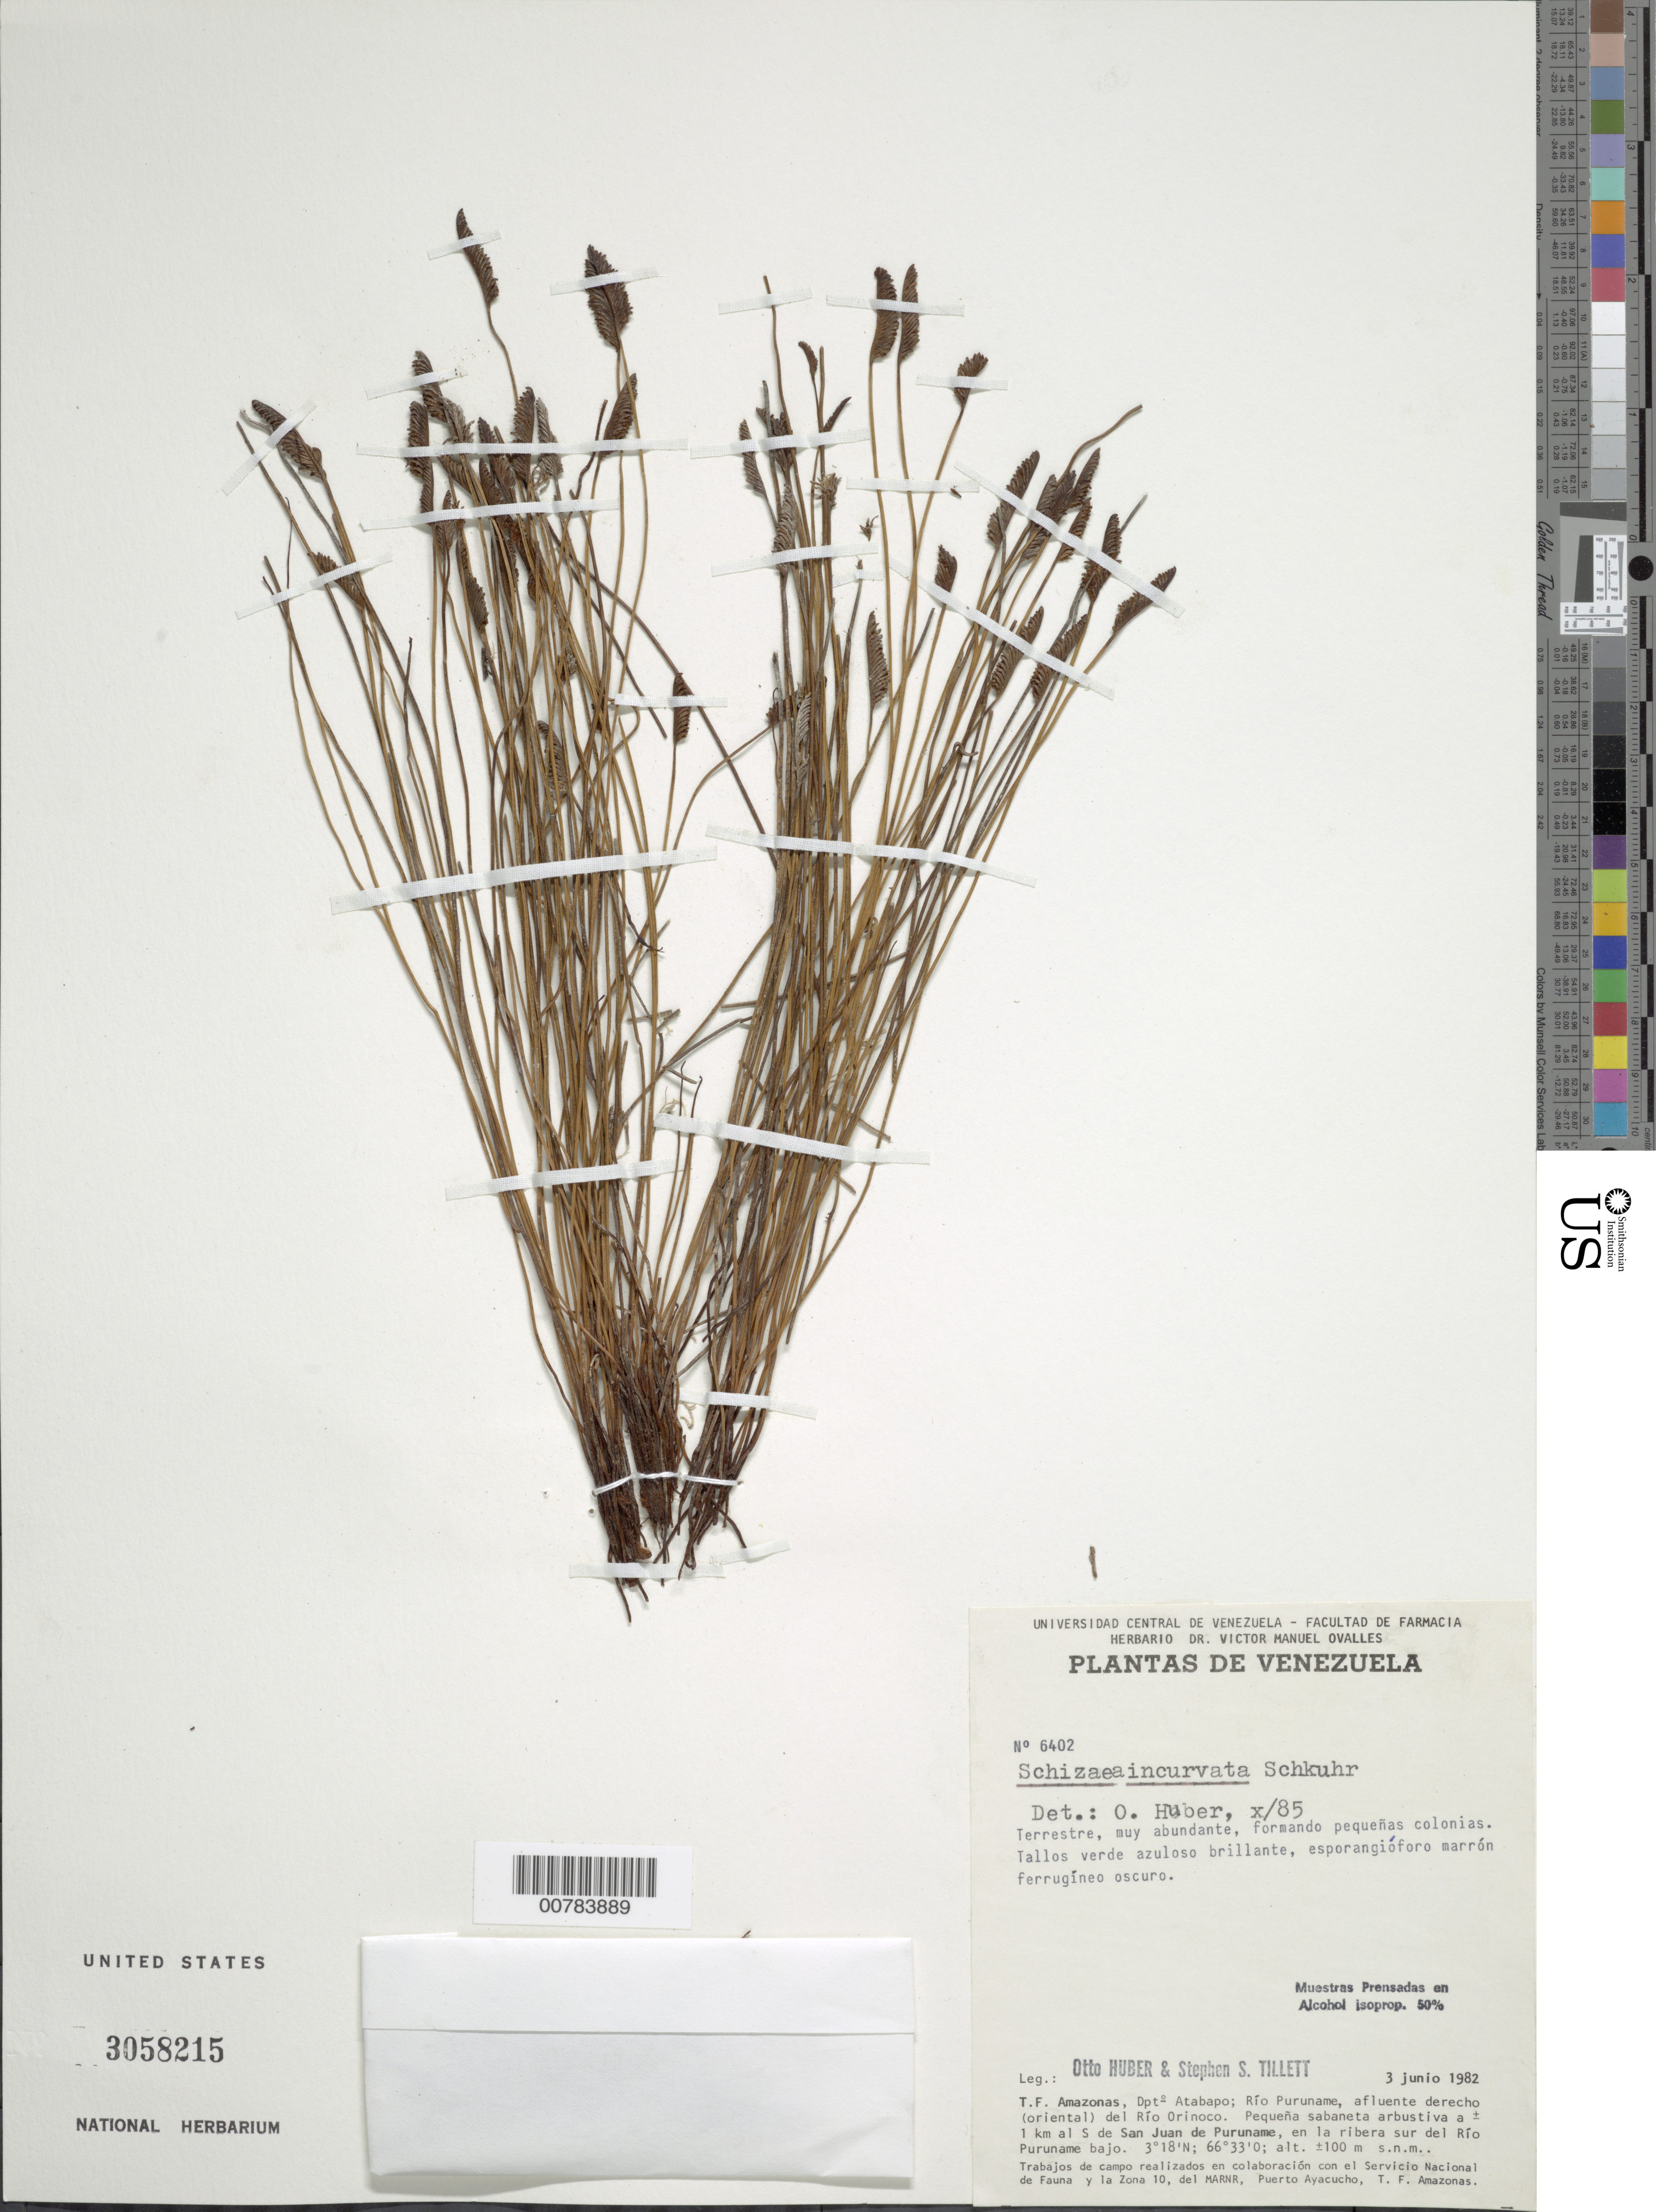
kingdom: Plantae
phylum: Tracheophyta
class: Polypodiopsida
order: Schizaeales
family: Schizaeaceae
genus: Schizaea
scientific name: Schizaea incurvata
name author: Schkuhr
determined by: Huber, Otto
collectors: O. Huber & S. S. Tillett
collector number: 6402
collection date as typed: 29-May-82 to 5-Jun-82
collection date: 1982-05-29/1982-06-05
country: Venezuela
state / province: Amazonas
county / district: Atabapo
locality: Río Puruname, 1 km S de San Juan de Puruname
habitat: Afluente derecho (orienta) del Rio Orinoco. Pequeña sabaneta arbustiva , en la ribera sur del Rio Puruname bajo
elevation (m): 100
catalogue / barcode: US 3058215